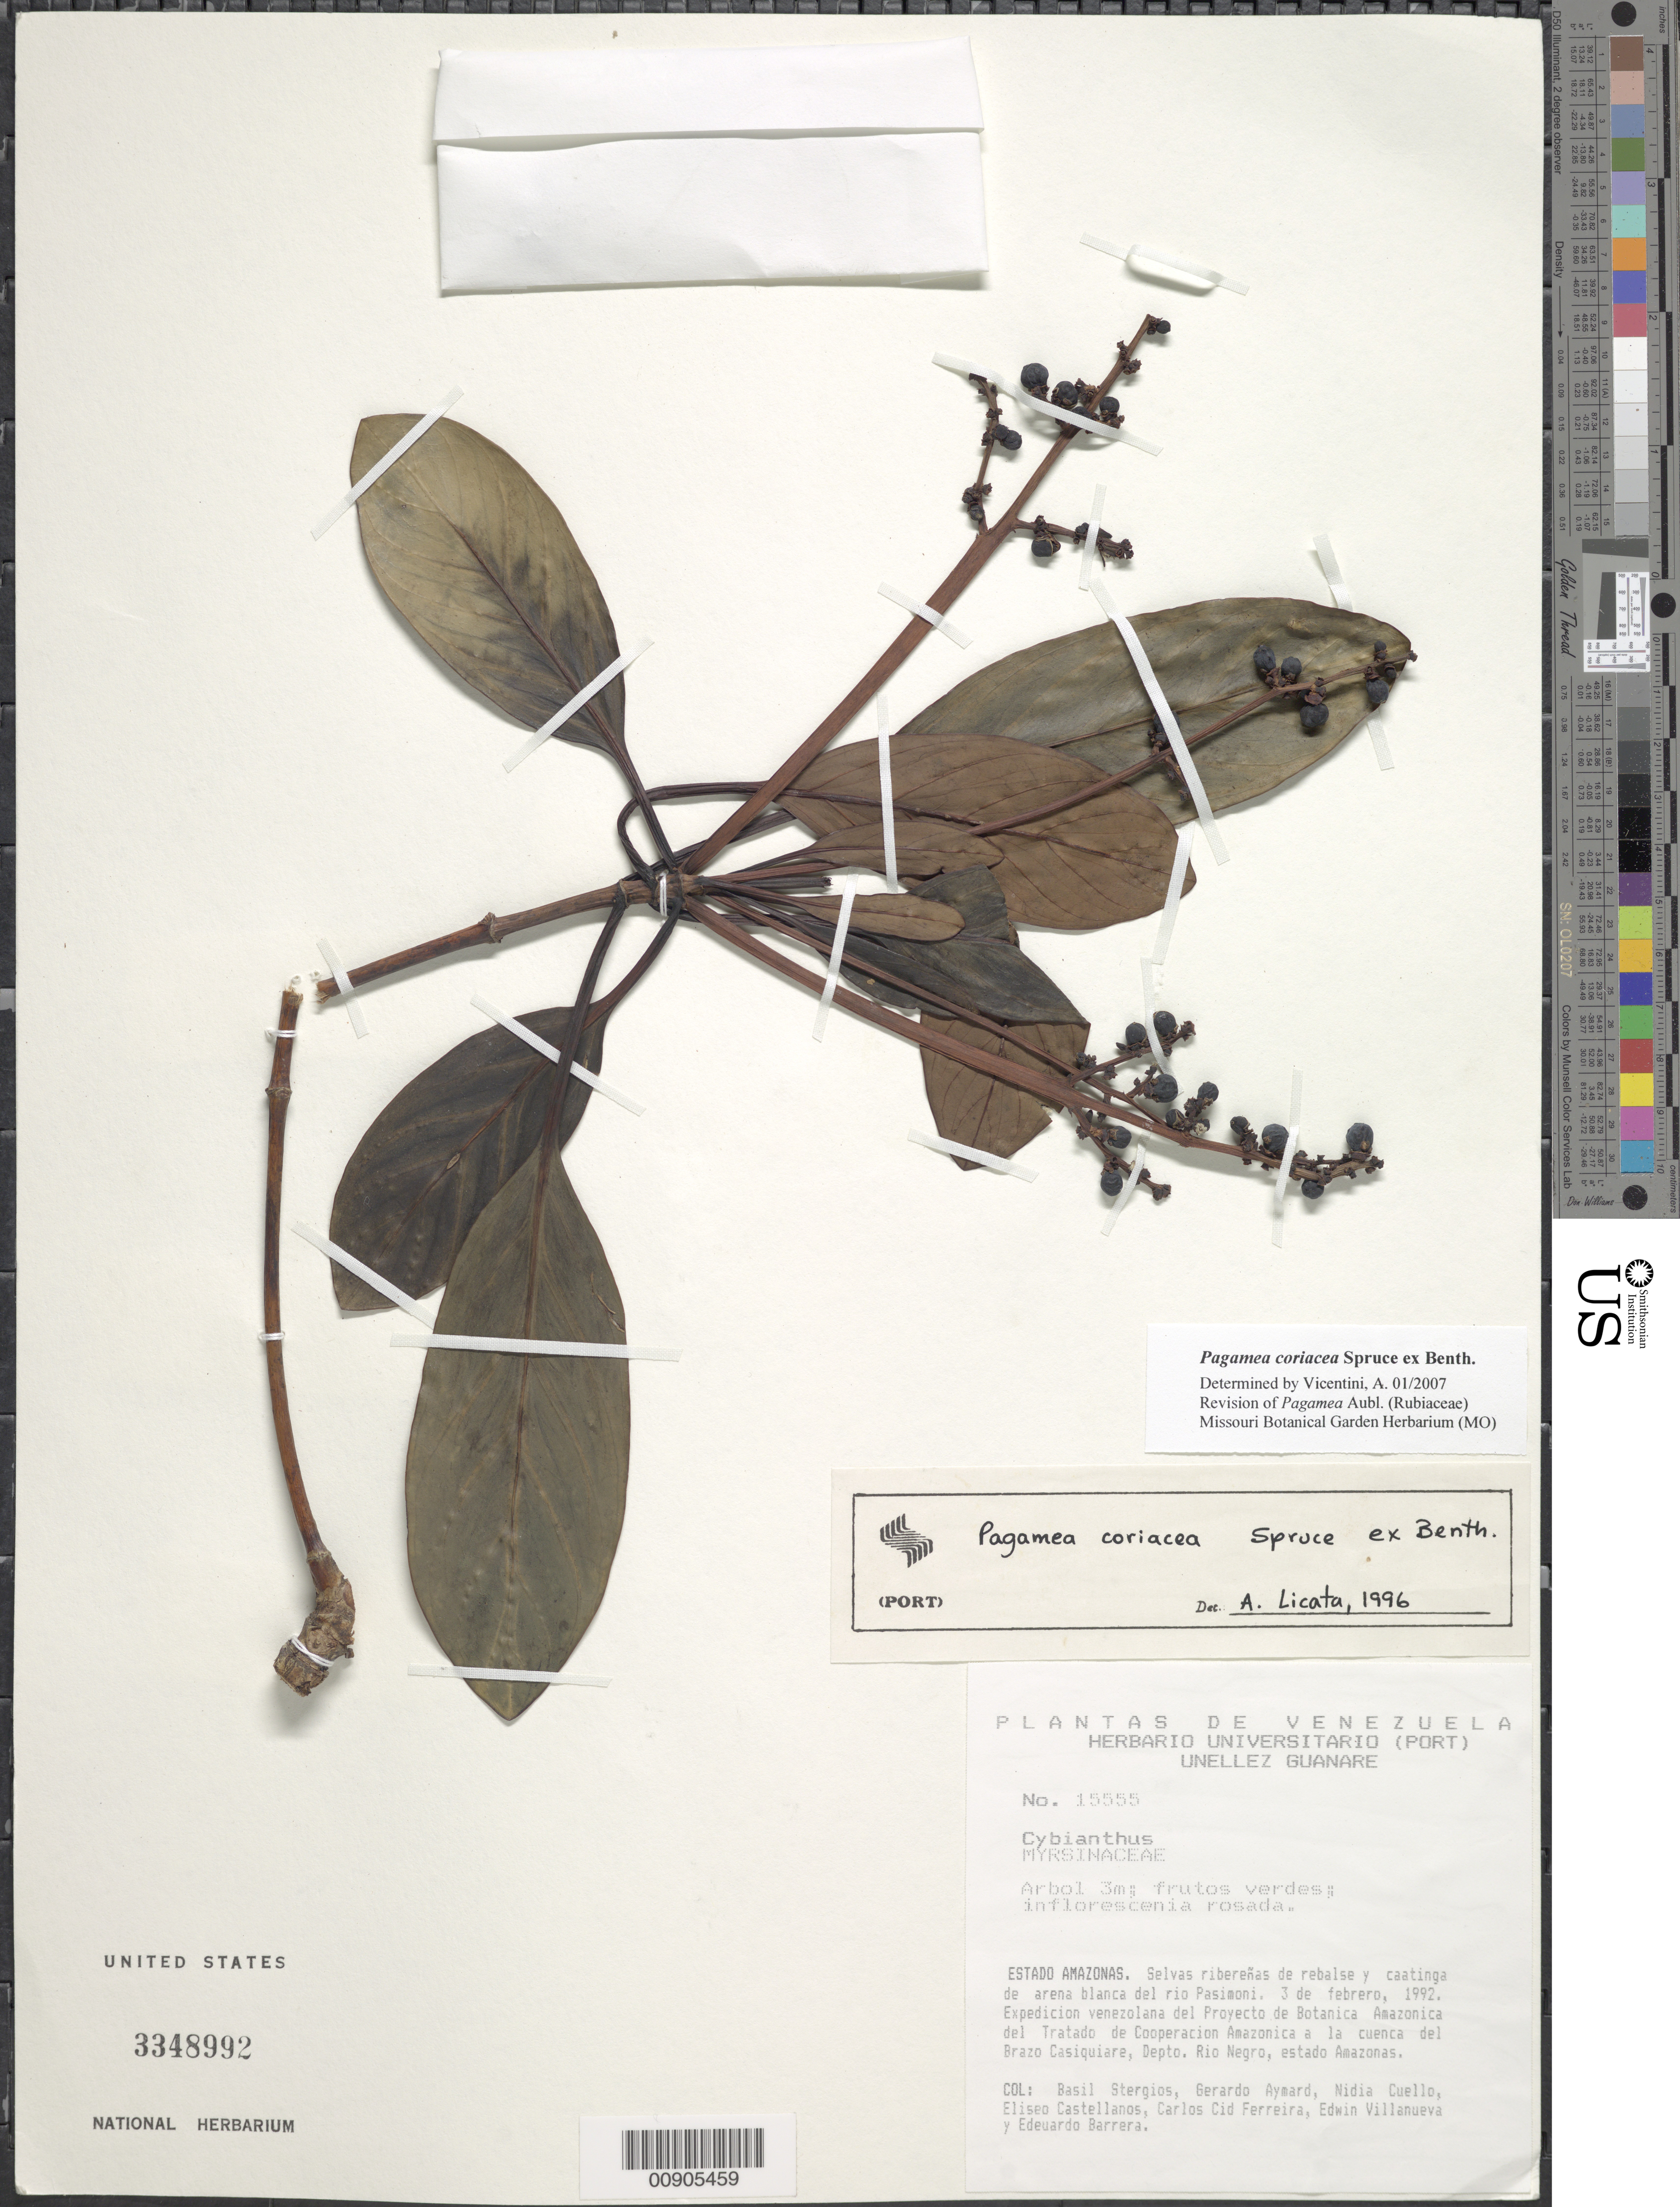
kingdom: Plantae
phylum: Tracheophyta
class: Magnoliopsida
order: Gentianales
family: Rubiaceae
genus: Pagamea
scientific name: Pagamea coriacea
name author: Spruce ex Benth.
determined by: Vicentini, A.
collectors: B. G. Stergios, G. A. Aymard, N. L. Cuello, E. Castellanos, C. A. Cid Ferreira, E. Villanueva & E. Barrera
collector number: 15555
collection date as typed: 3-Feb-92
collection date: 1992-02-03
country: Venezuela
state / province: Amazonas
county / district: Río Negro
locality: Río Pasimoni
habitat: Selvas riberenas de rebalse y caatinga de arena blanca del río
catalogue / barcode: US 3348992